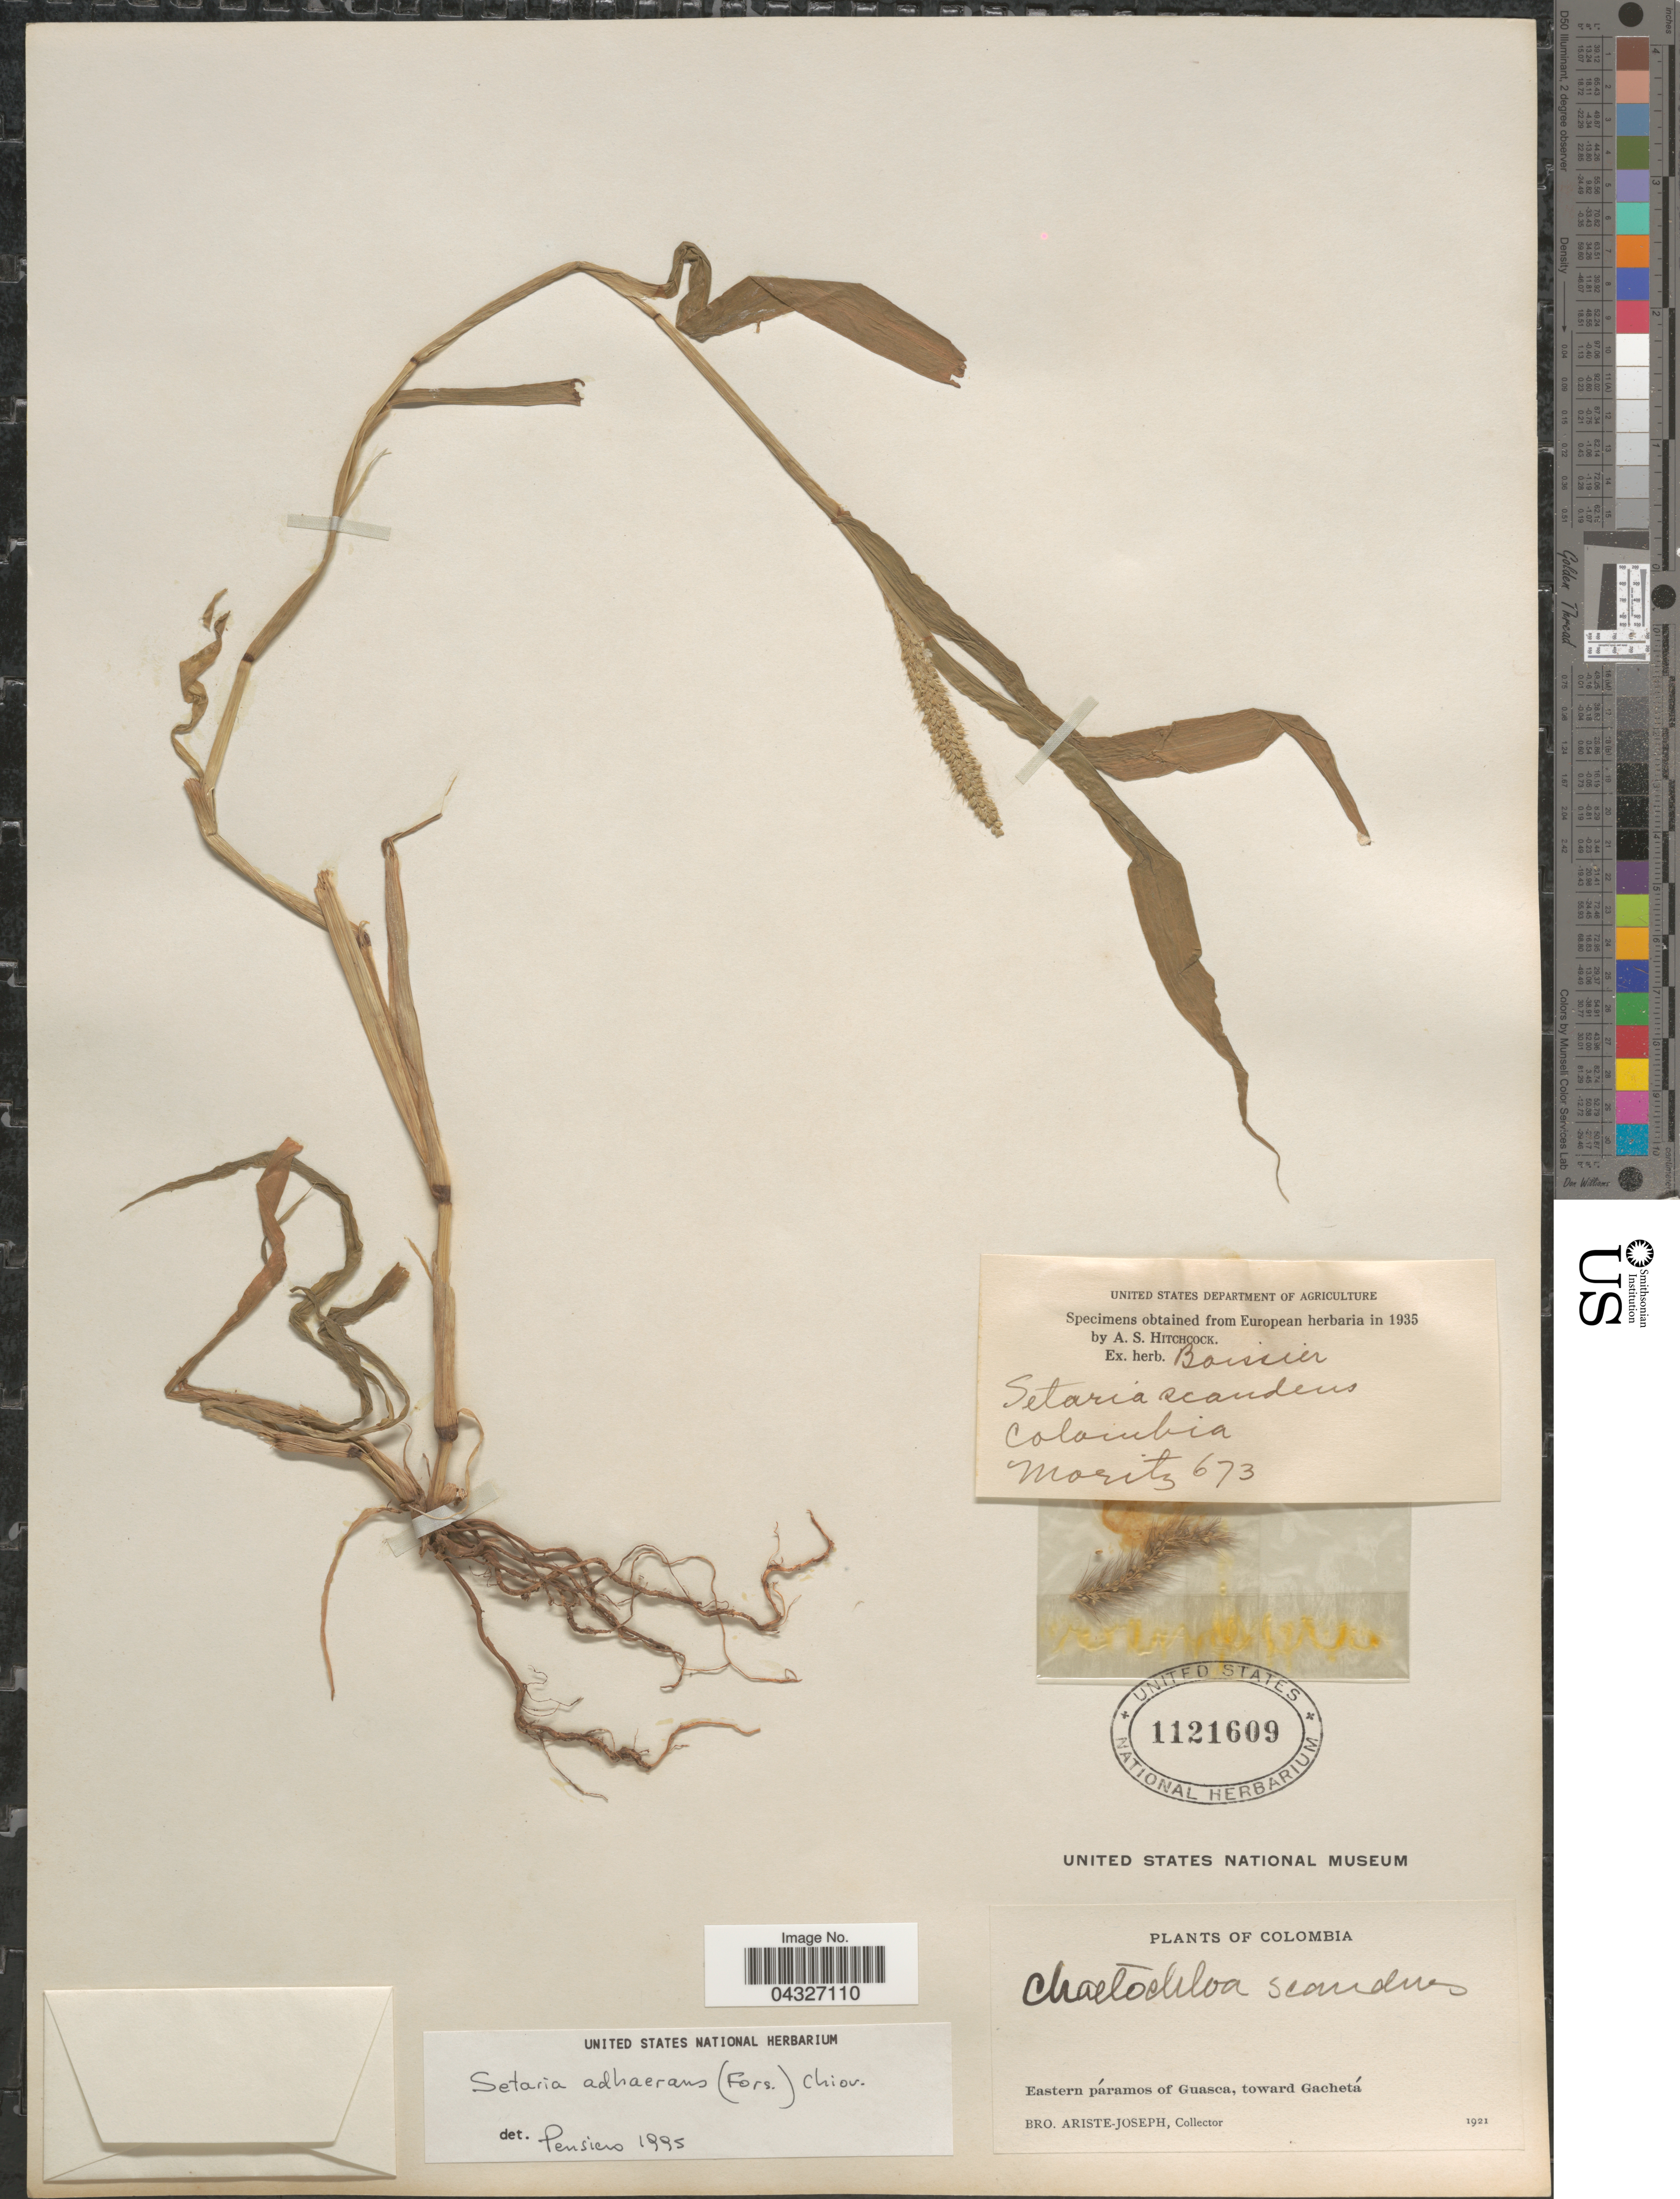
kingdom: Plantae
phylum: Tracheophyta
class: Liliopsida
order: Poales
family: Poaceae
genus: Setaria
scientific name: Setaria adhaerens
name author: (Forssk.) Chiov.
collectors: Bro. Ariste-Joseph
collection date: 1921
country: Colombia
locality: Eastern páramos of Guasca, toward Gachetá.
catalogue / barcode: US 1121609